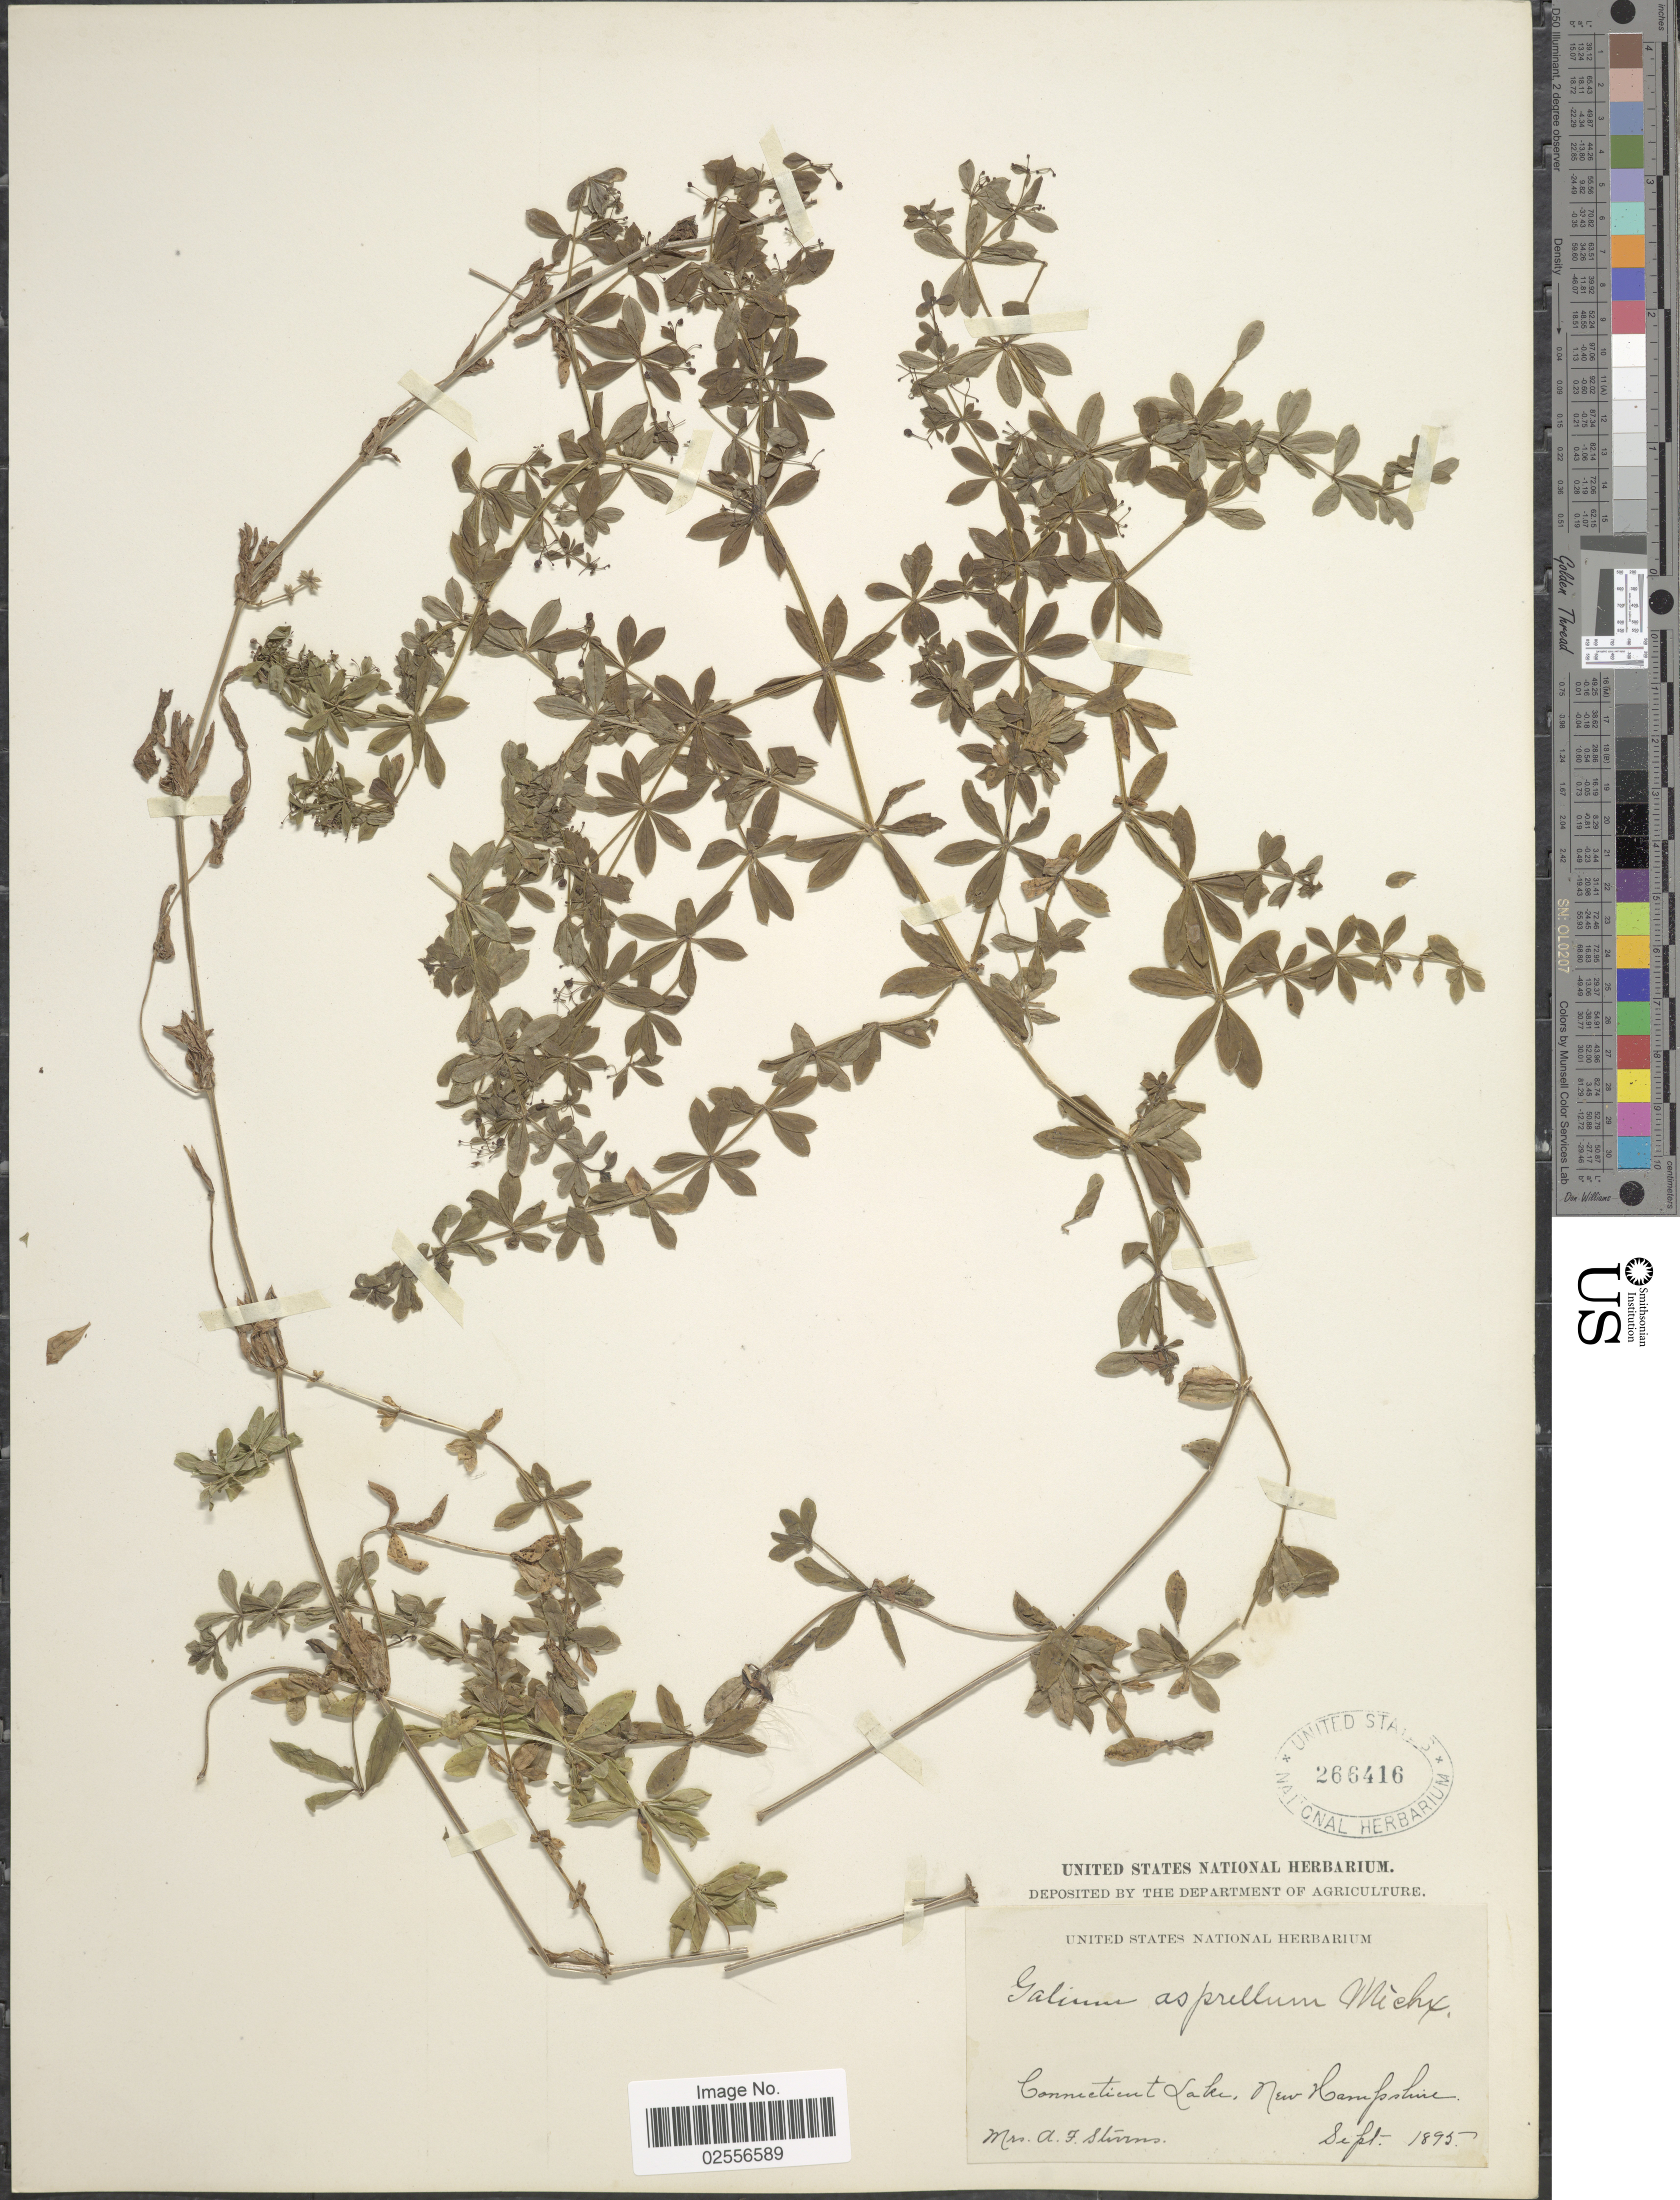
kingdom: Plantae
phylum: Tracheophyta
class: Magnoliopsida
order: Gentianales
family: Rubiaceae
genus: Galium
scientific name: Galium asprellum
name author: Michx.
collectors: A. Stevens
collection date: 1895-09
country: United States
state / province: New Hampshire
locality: Connecticut Lake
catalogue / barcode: US 266416